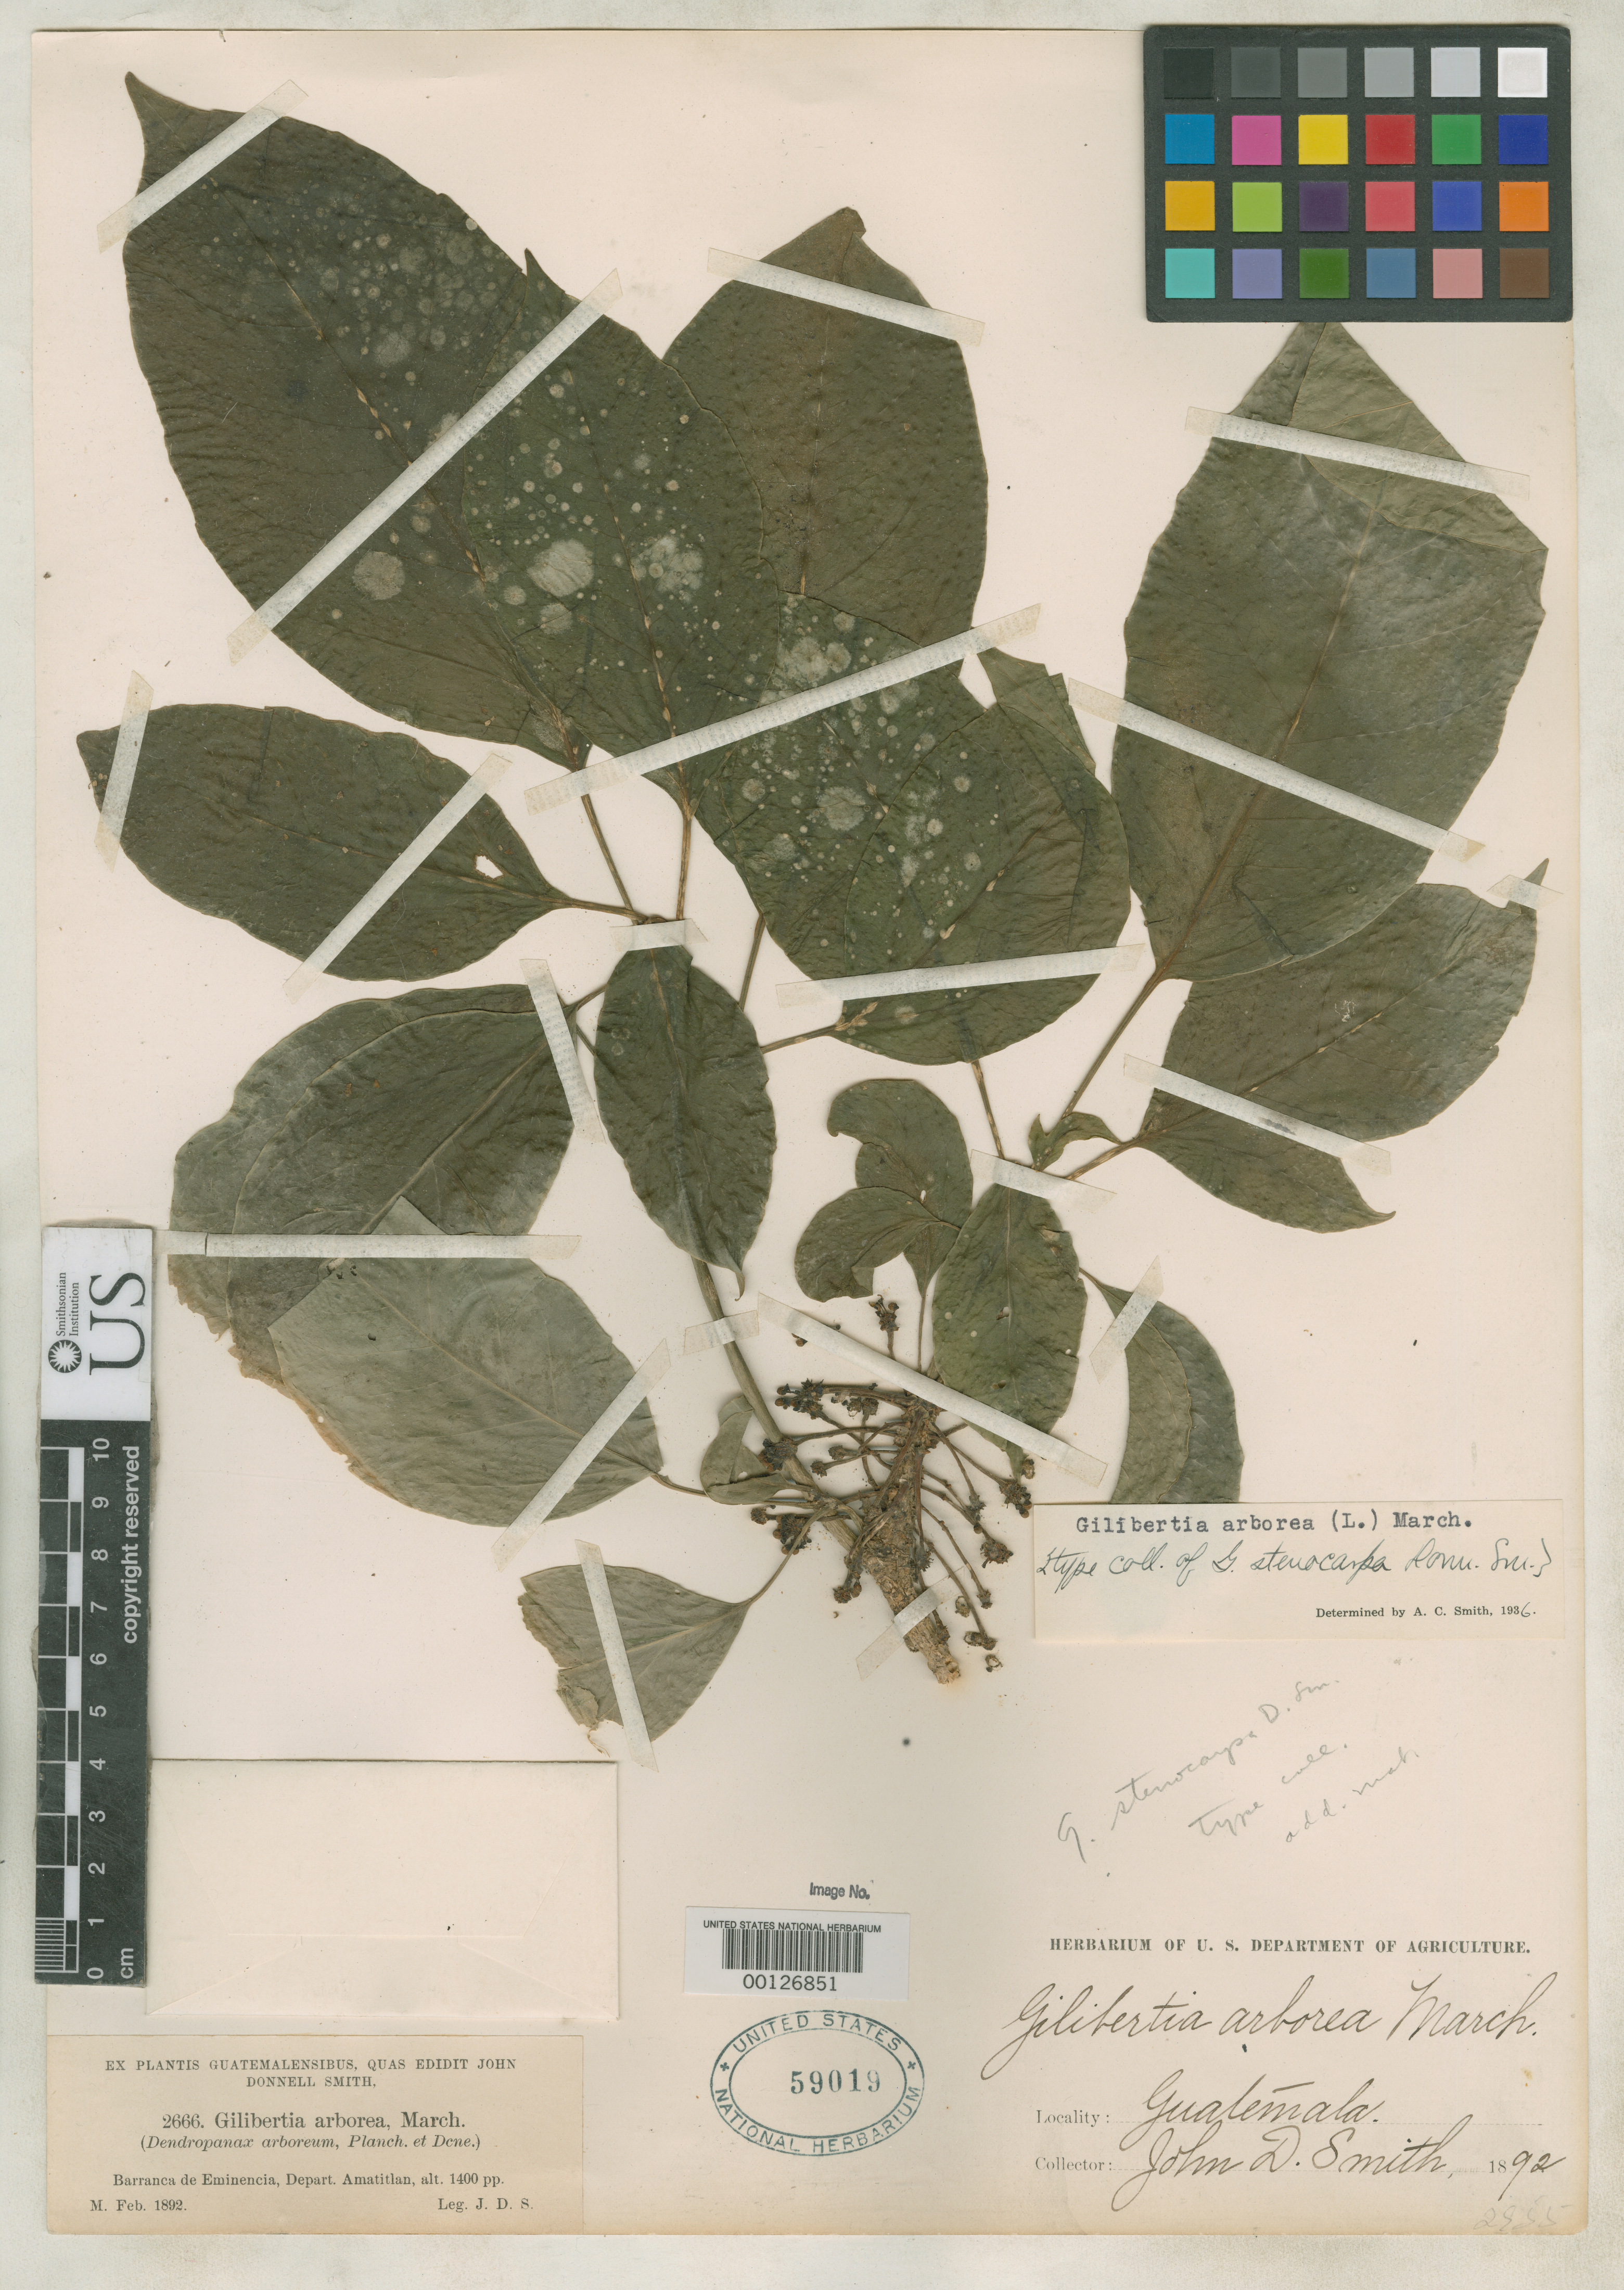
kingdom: Plantae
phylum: Tracheophyta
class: Magnoliopsida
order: Apiales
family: Araliaceae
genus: Gilibertia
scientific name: Gilibertia stenocarpa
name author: Donn. Sm.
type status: Syntype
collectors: J. Donnell Smith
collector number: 2666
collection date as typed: Feb 1892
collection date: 1892-02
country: Guatemala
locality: Amatitlán, Barranca de Eminencia.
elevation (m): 427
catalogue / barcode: US 59019